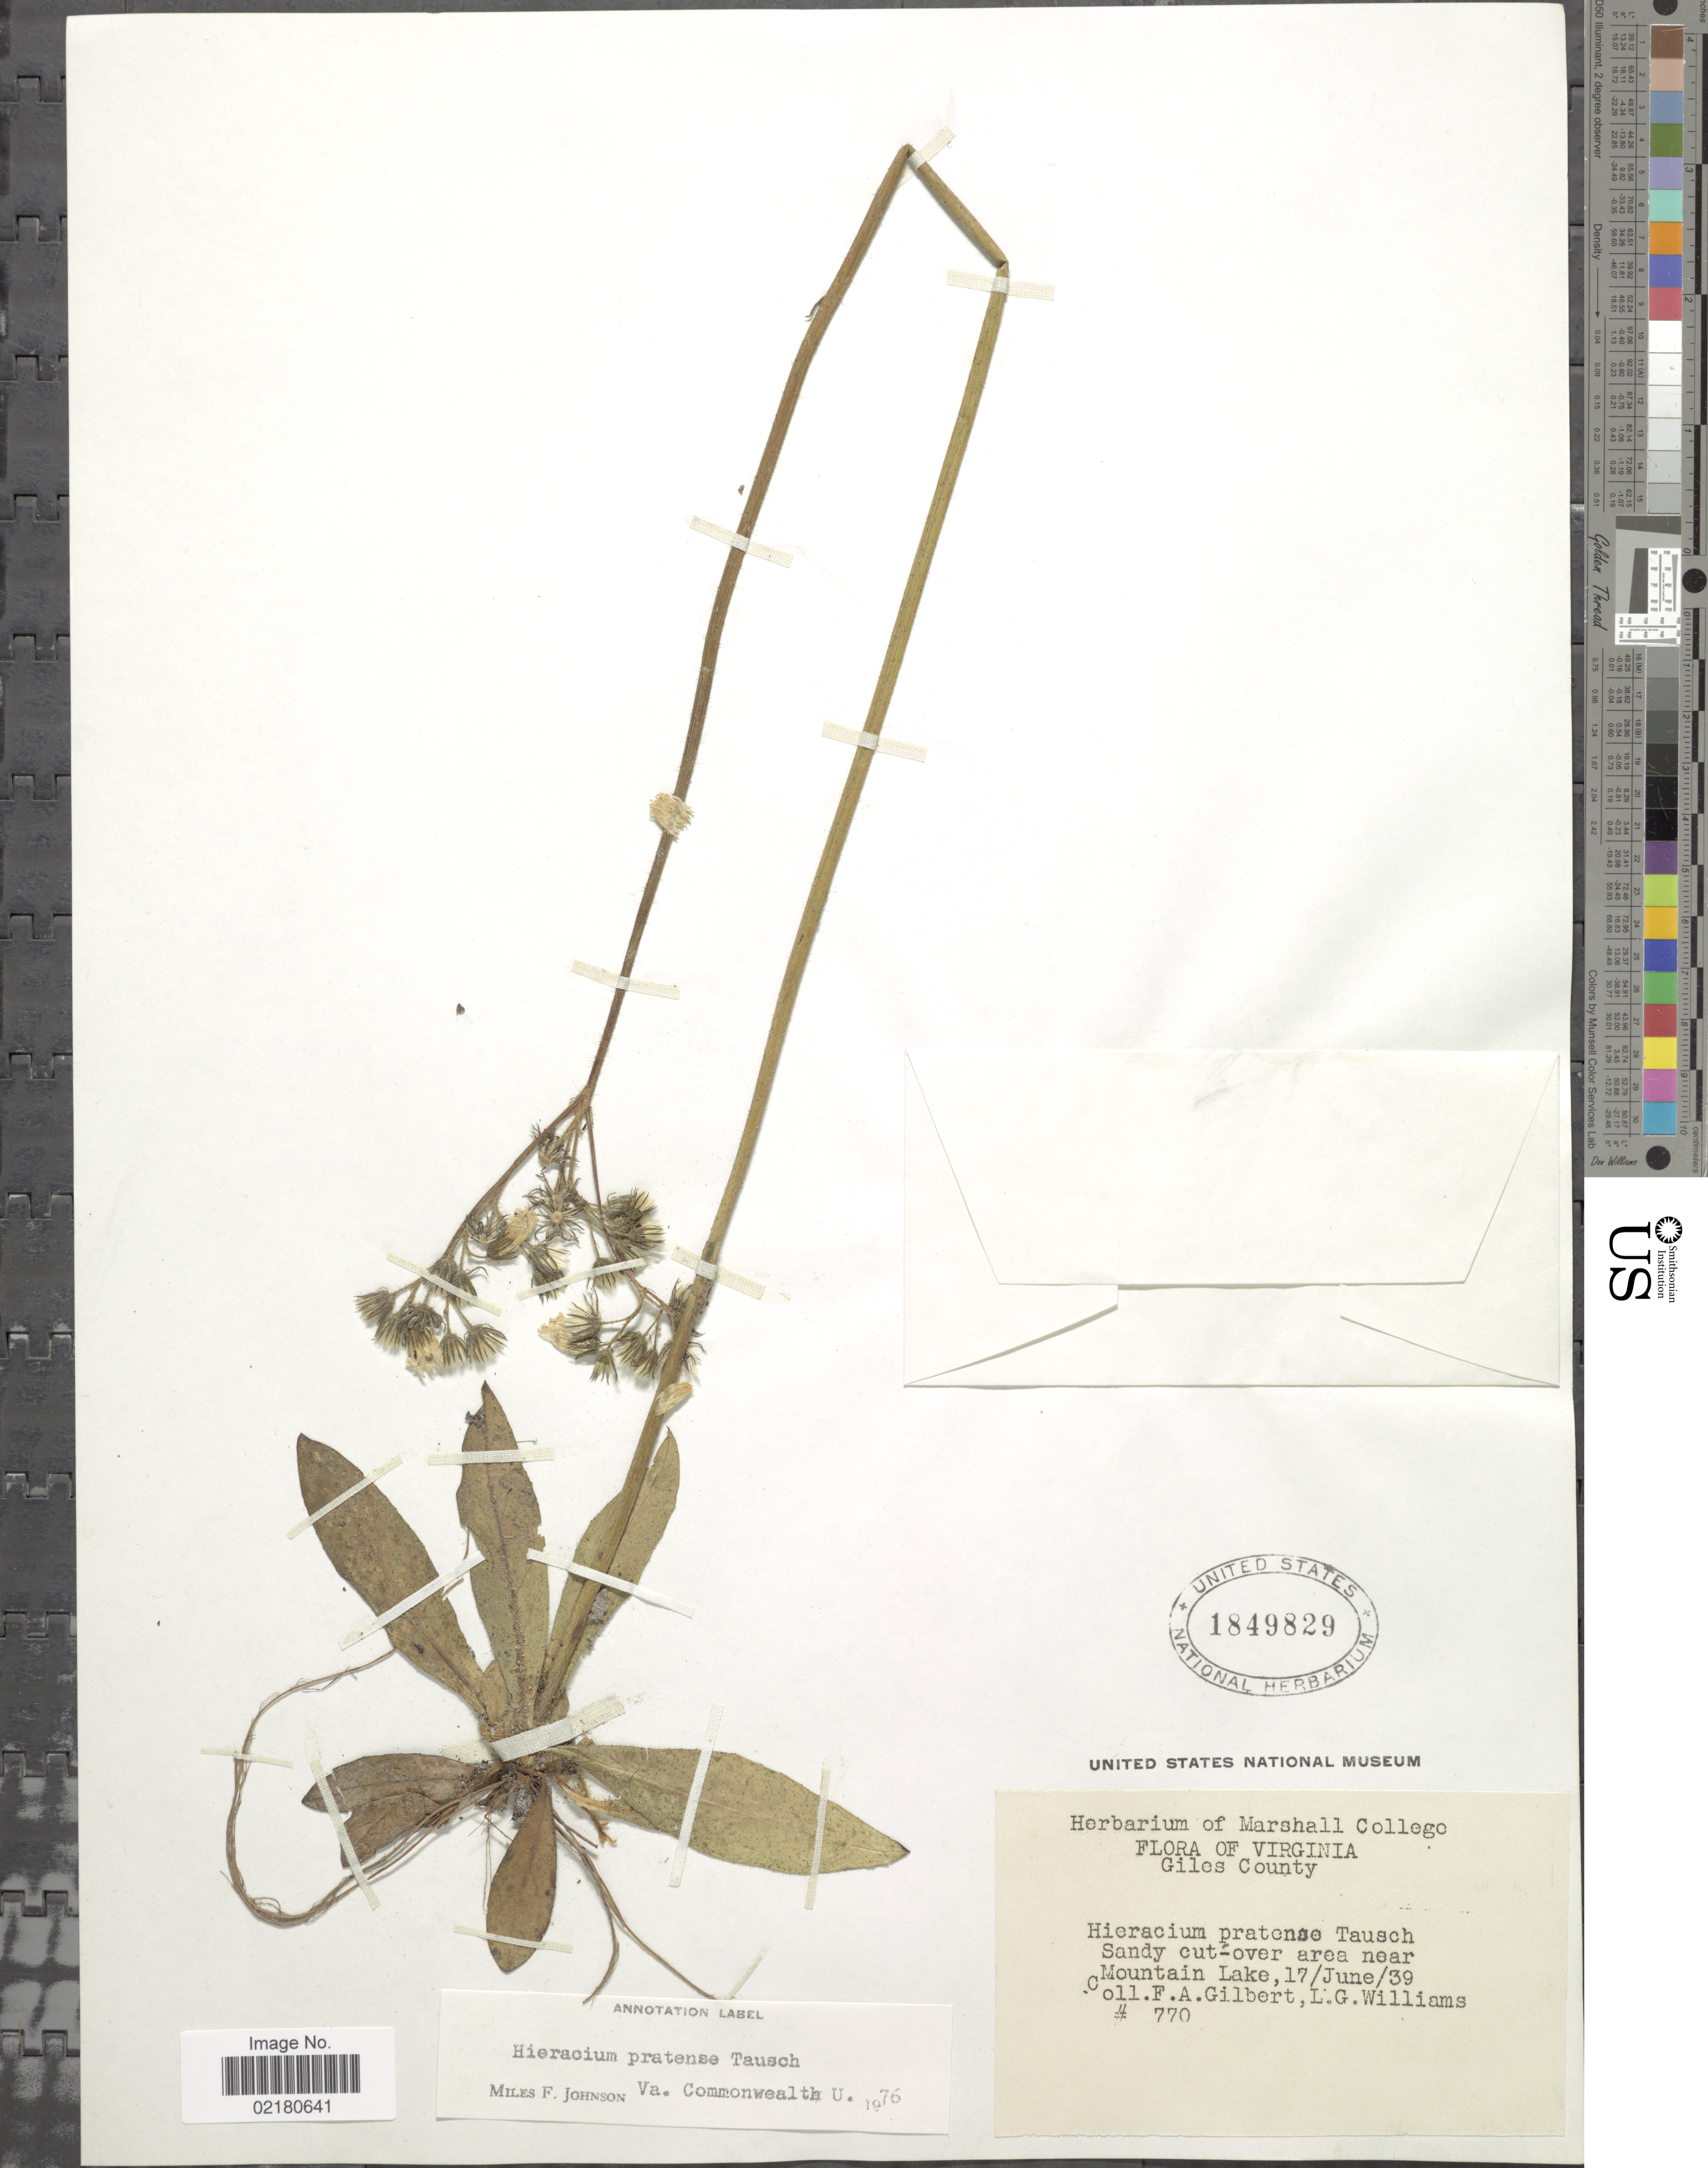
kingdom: Plantae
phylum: Tracheophyta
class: Magnoliopsida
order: Asterales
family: Asteraceae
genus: Pilosella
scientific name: Pilosella caespitosa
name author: (Dumort.) P. D. Sell & C. West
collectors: F. A. Gilbert & L. G. Williams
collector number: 770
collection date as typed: Transcribed d/m/y: 17/6/39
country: United States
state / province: Virginia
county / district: Giles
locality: Virginia, Giles County, Sandy cut-over area near Mountain Lake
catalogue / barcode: US 1849829